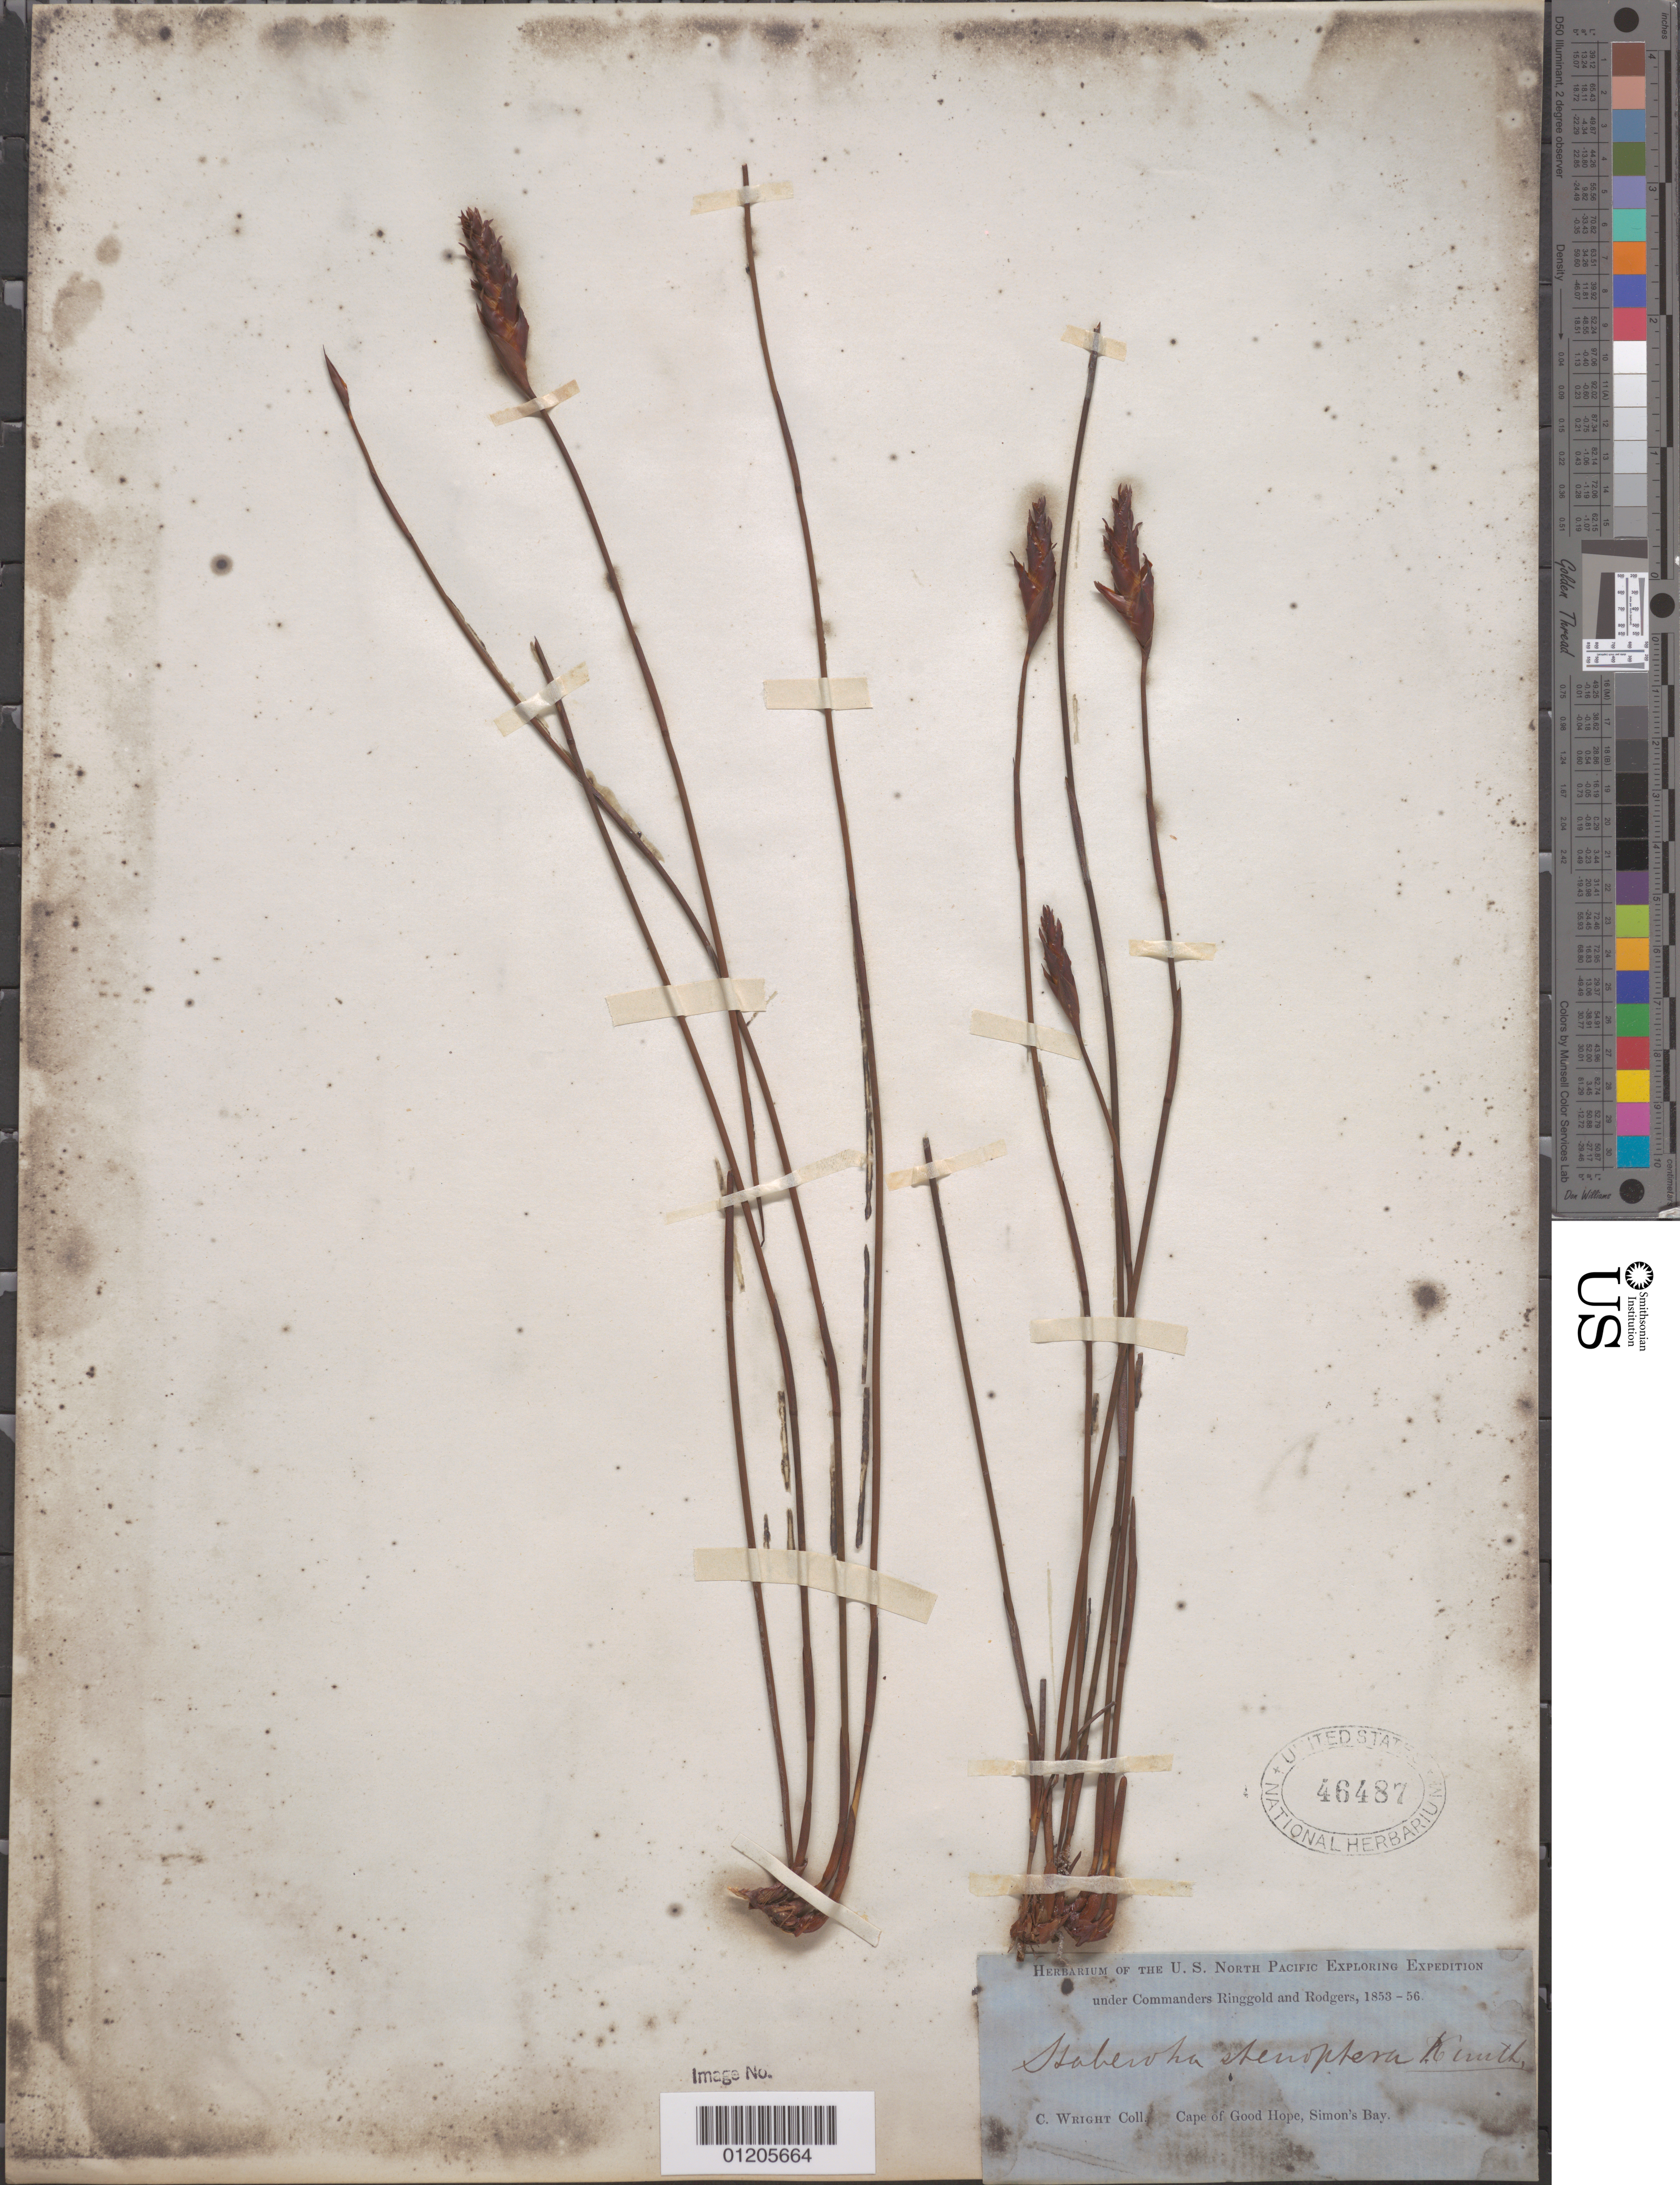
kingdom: Plantae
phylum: Tracheophyta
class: Liliopsida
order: Poales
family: Restionaceae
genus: Staberoha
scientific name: Staberoha stenoptera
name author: Kunth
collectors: C. Wright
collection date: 1853/1856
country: South Africa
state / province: Western Cape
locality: Cape of Good Hope, Simon's Bay.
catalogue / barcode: US 46487